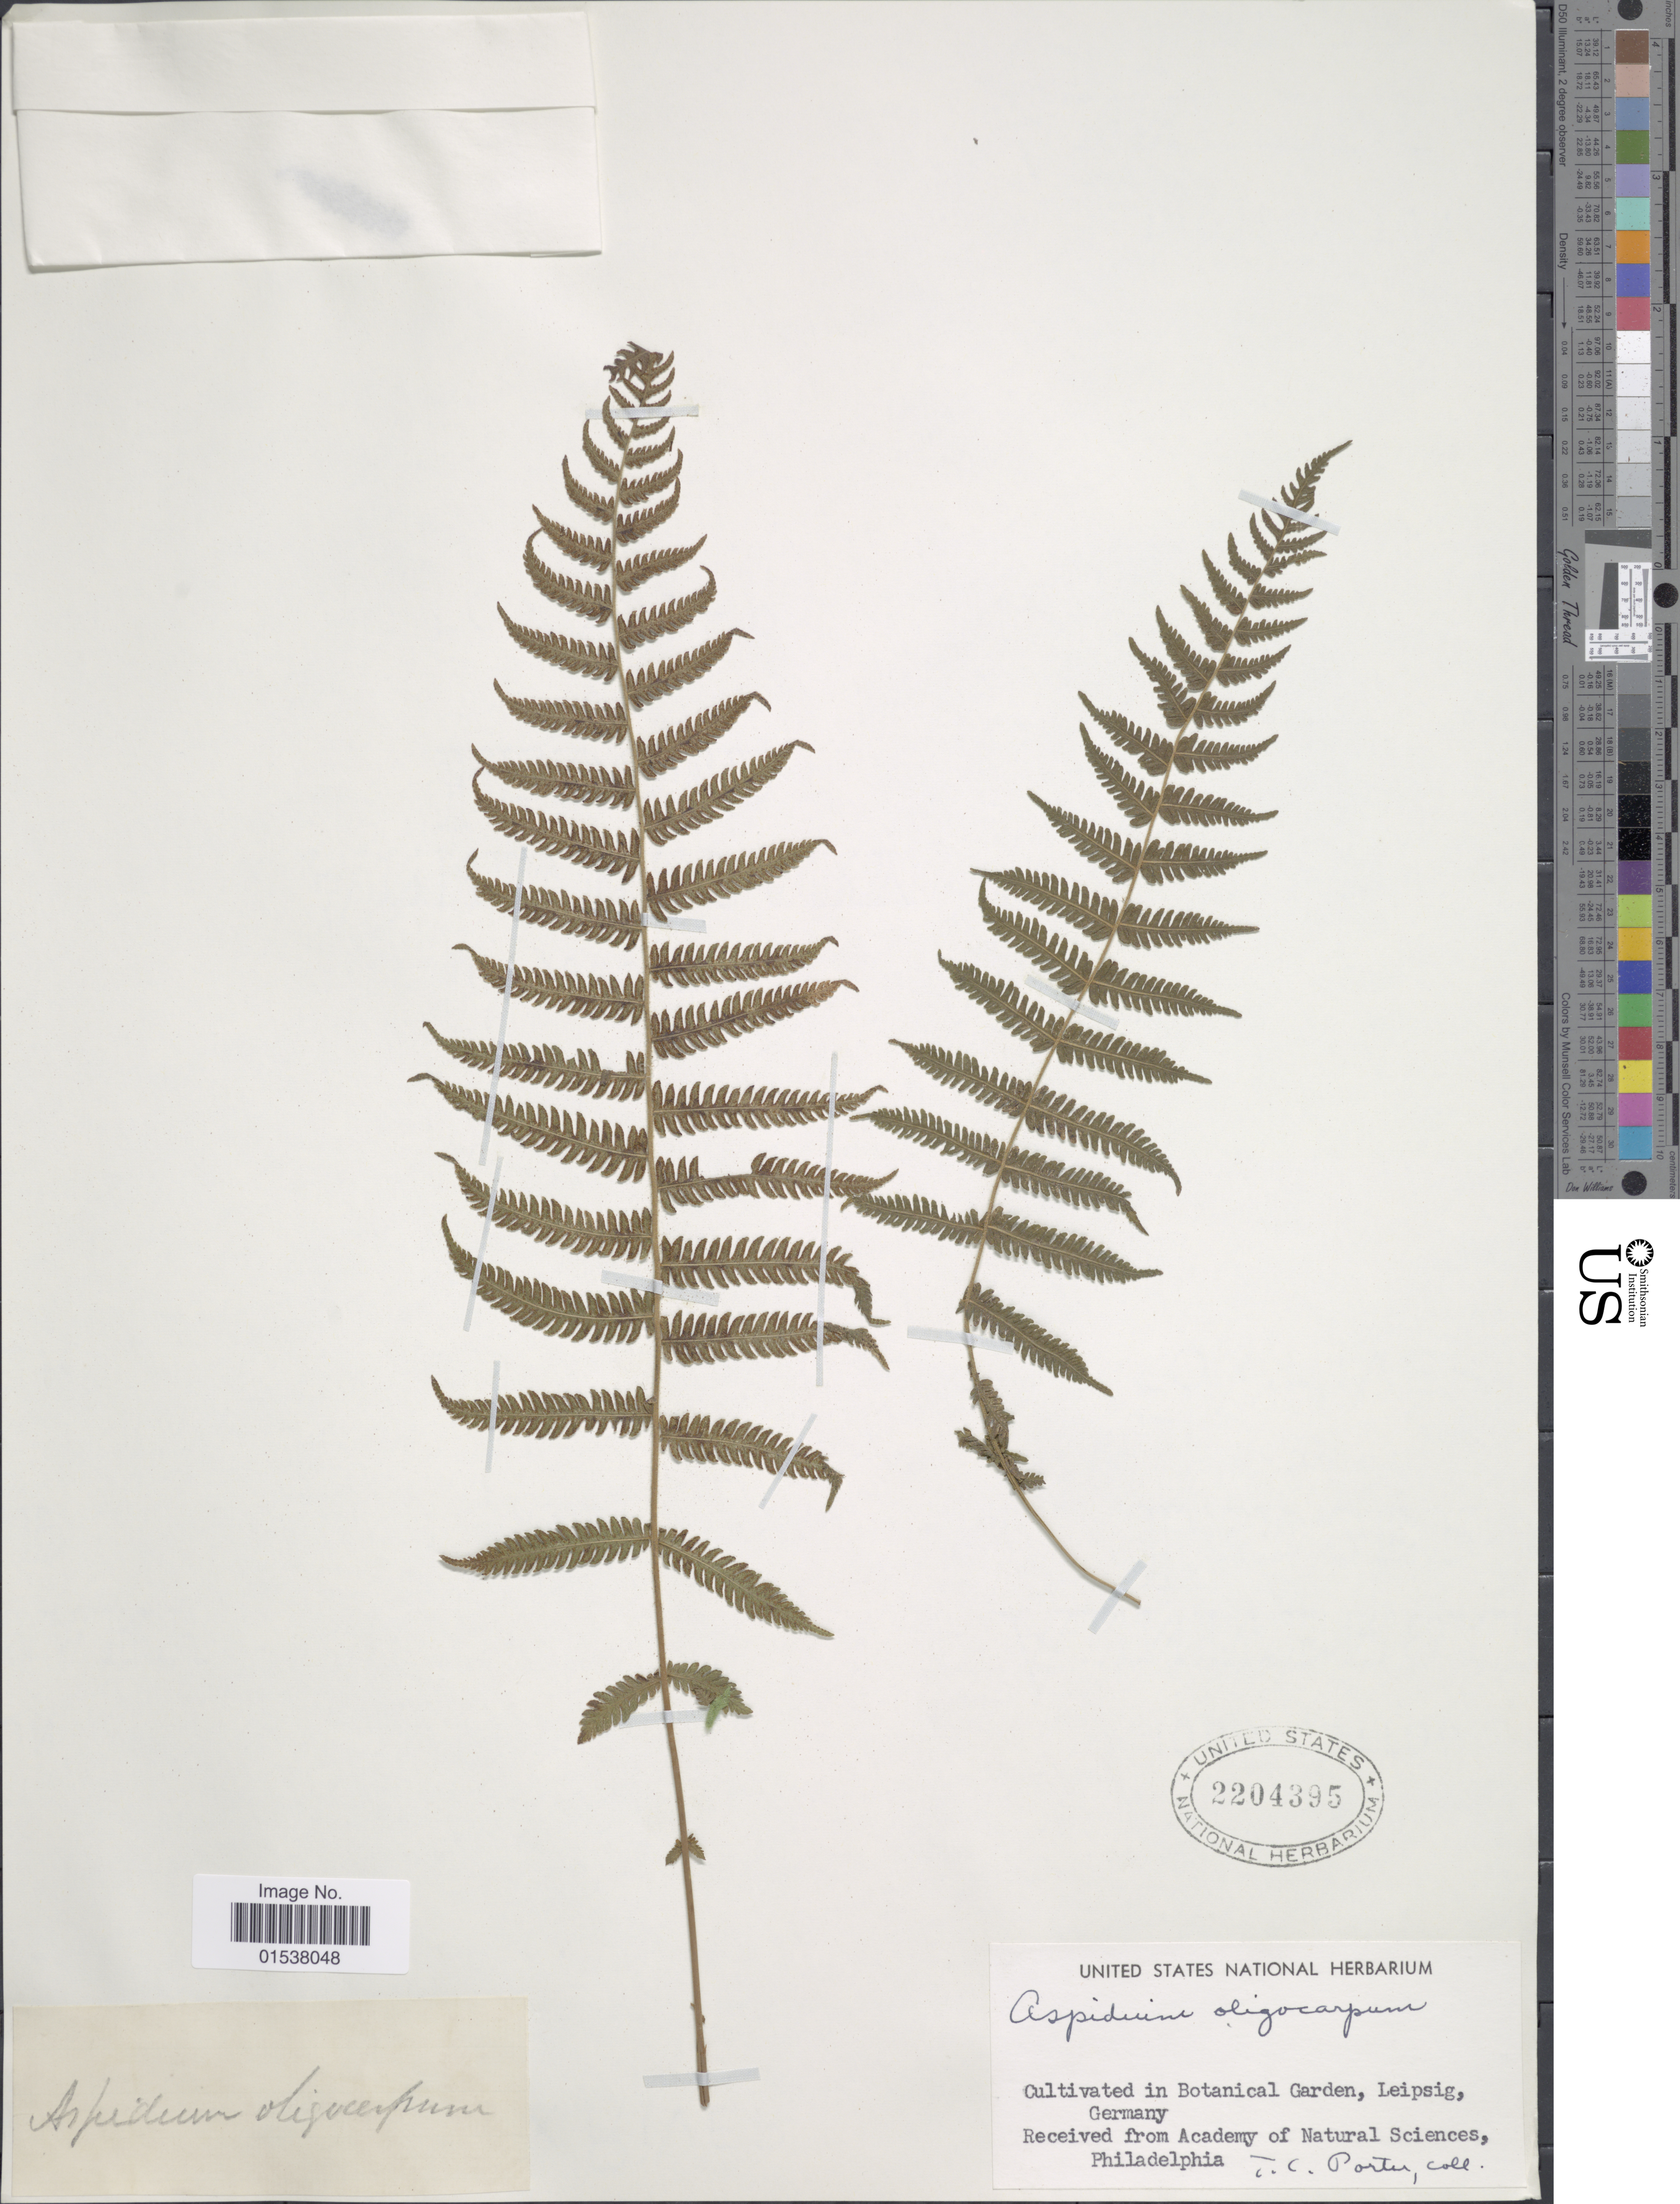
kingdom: Plantae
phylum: Tracheophyta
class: Polypodiopsida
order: Polypodiales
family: Thelypteridaceae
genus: Amauropelta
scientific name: Amauropelta oligocarpa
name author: (Humb. & Bonpl. ex Willd.) Pic. Serm.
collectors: T. C. Porter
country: Germany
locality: Botanical Garden, Leipsig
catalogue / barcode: US 2204395